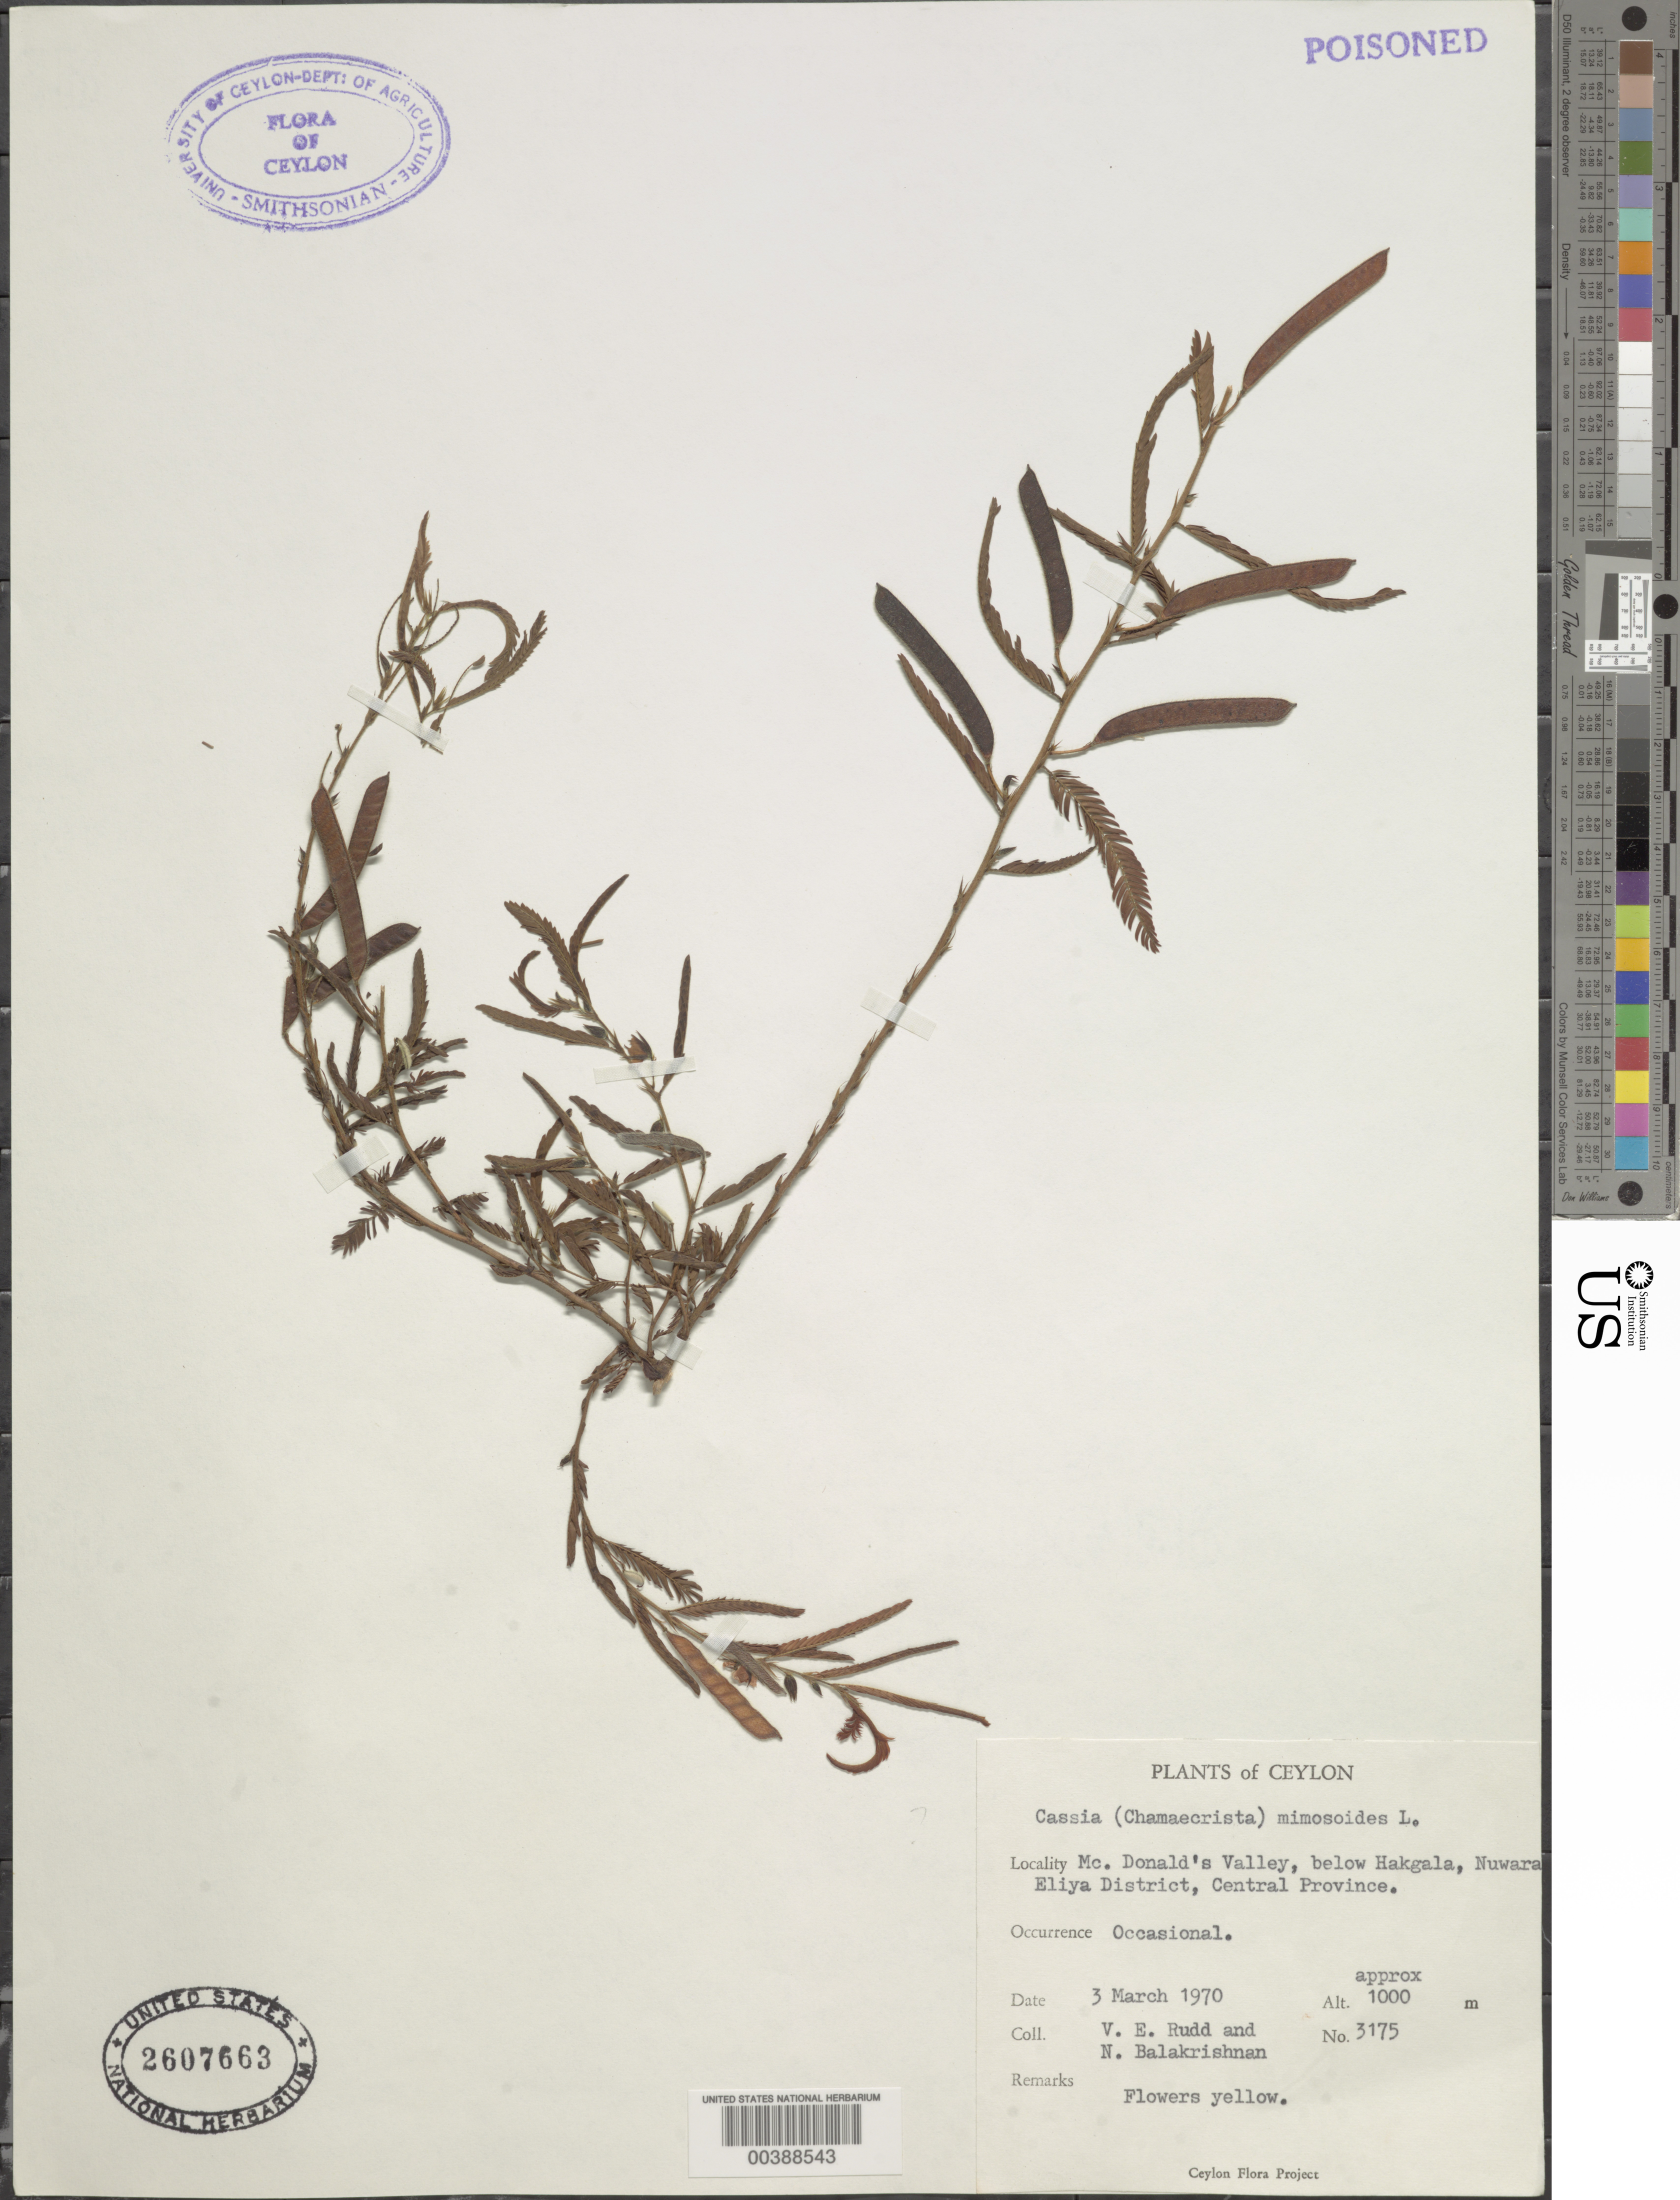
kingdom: Plantae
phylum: Tracheophyta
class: Magnoliopsida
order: Fabales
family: Fabaceae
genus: Chamaecrista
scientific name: Chamaecrista mimosoides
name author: (L.) Greene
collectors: V. E. Rudd & N. Balakrishnan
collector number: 3175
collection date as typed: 03 Mar 1970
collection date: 1970-03-03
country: Sri Lanka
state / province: Central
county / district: Nuwara Eliya Dist.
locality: Mcdonald's valley, below hakgala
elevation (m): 1000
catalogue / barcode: US 2607663